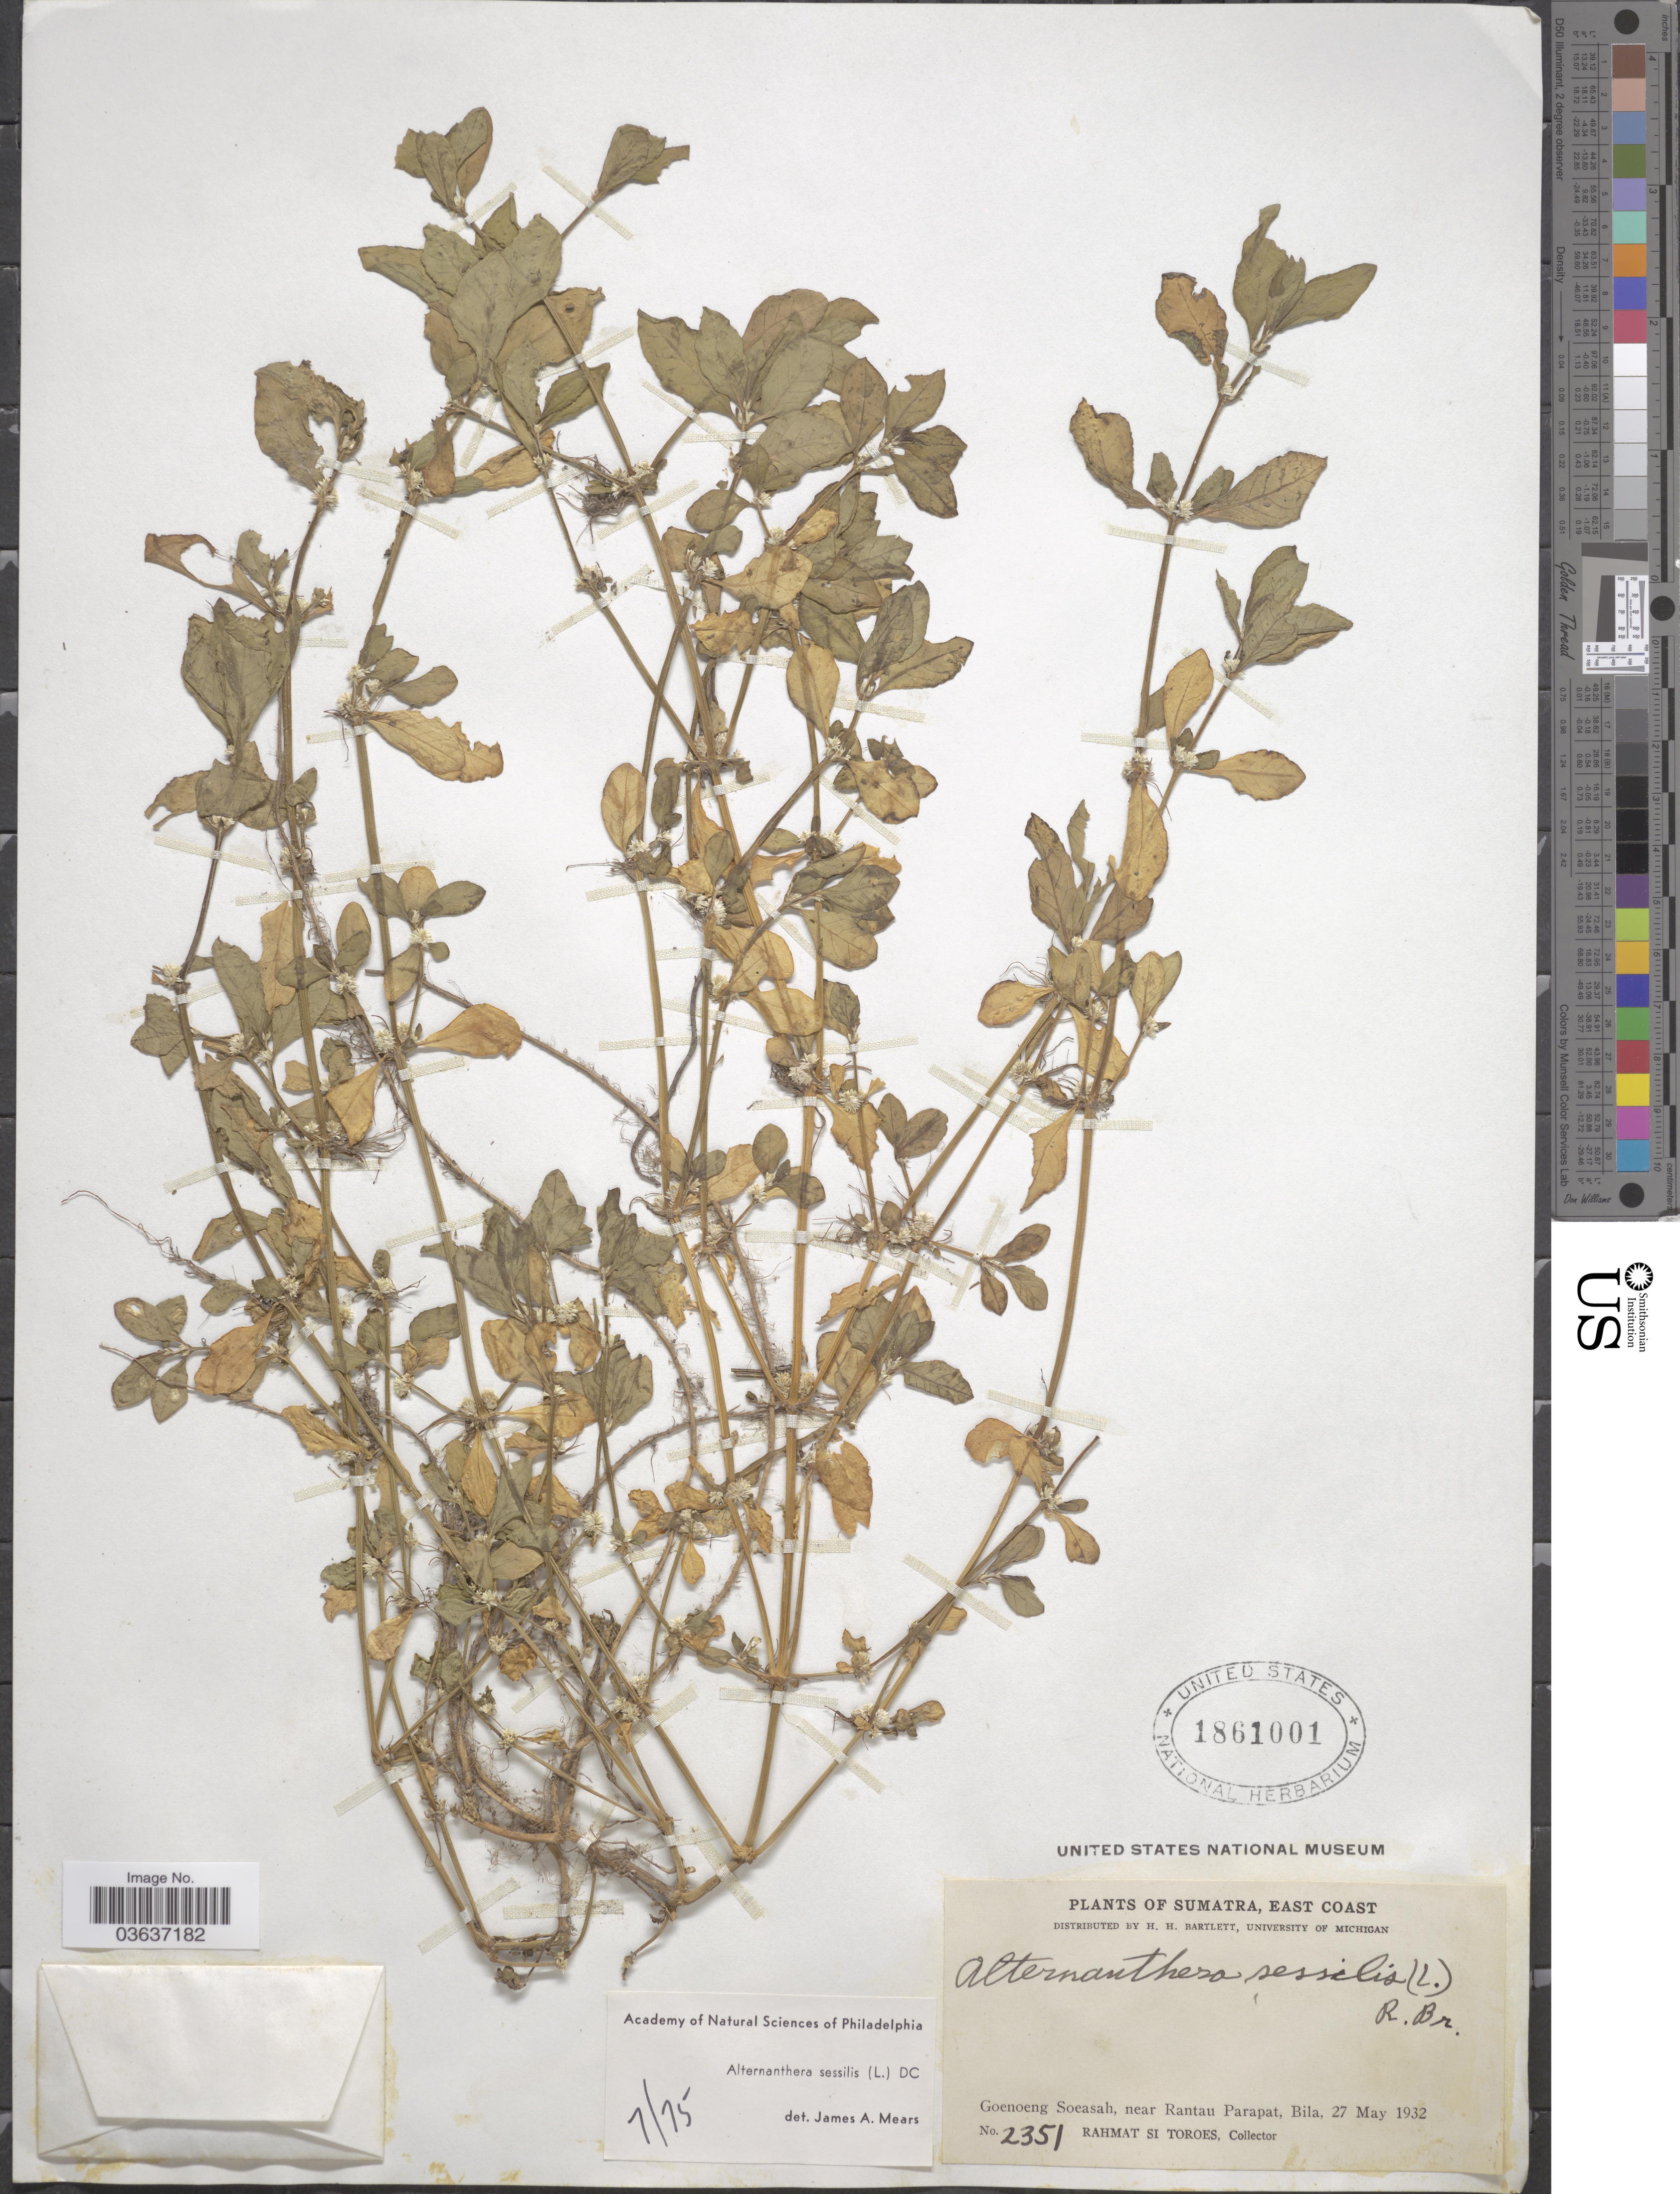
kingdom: Plantae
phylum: Tracheophyta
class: Magnoliopsida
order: Caryophyllales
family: Amaranthaceae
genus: Alternanthera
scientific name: Alternanthera sessilis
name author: (L.) DC.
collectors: Rahmat Si Boeea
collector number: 2351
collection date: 1932-05-27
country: Indonesia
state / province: Sumatra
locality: Goenoeng Soeasah, near Rantau Parapat, Bila.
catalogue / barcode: US 1861001